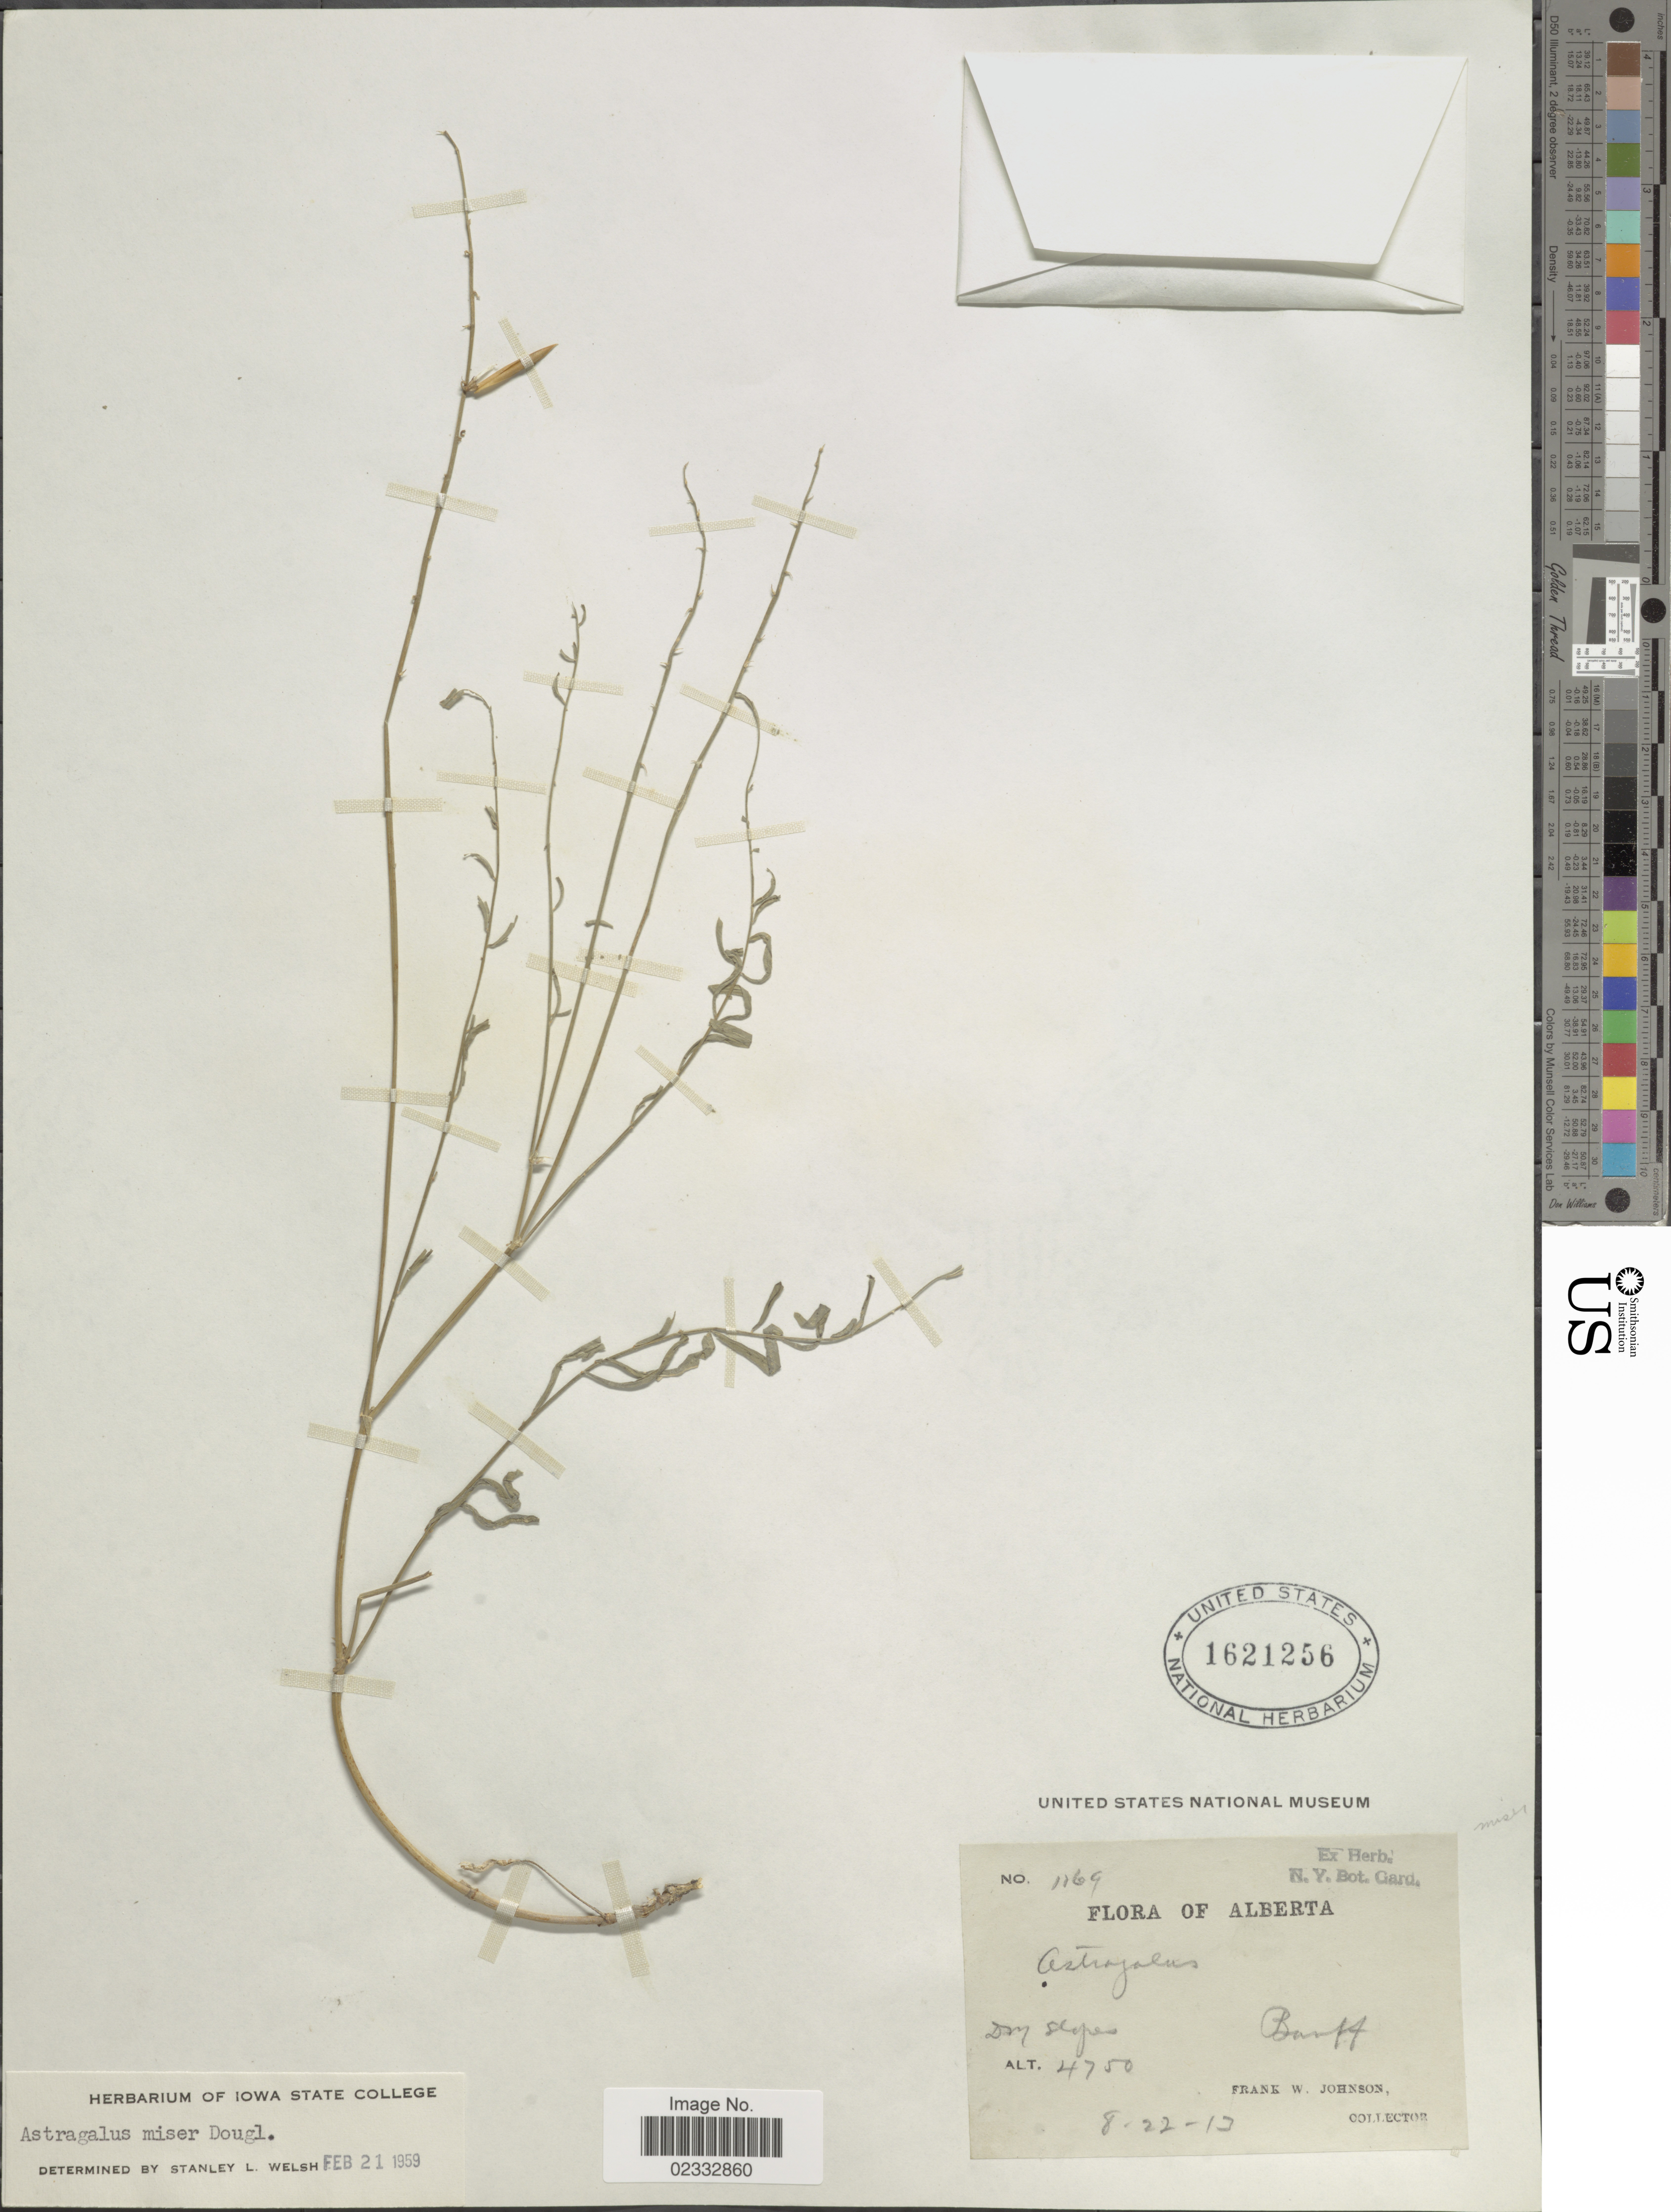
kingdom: Plantae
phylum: Tracheophyta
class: Magnoliopsida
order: Fabales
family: Fabaceae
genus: Astragalus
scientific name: Astragalus miser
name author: Douglas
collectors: F. W. Johnson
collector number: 1169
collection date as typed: Transcribed d/m/y: 22/8/13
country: Canada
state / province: Alberta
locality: Dry slopes, Banff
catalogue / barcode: US 1621256